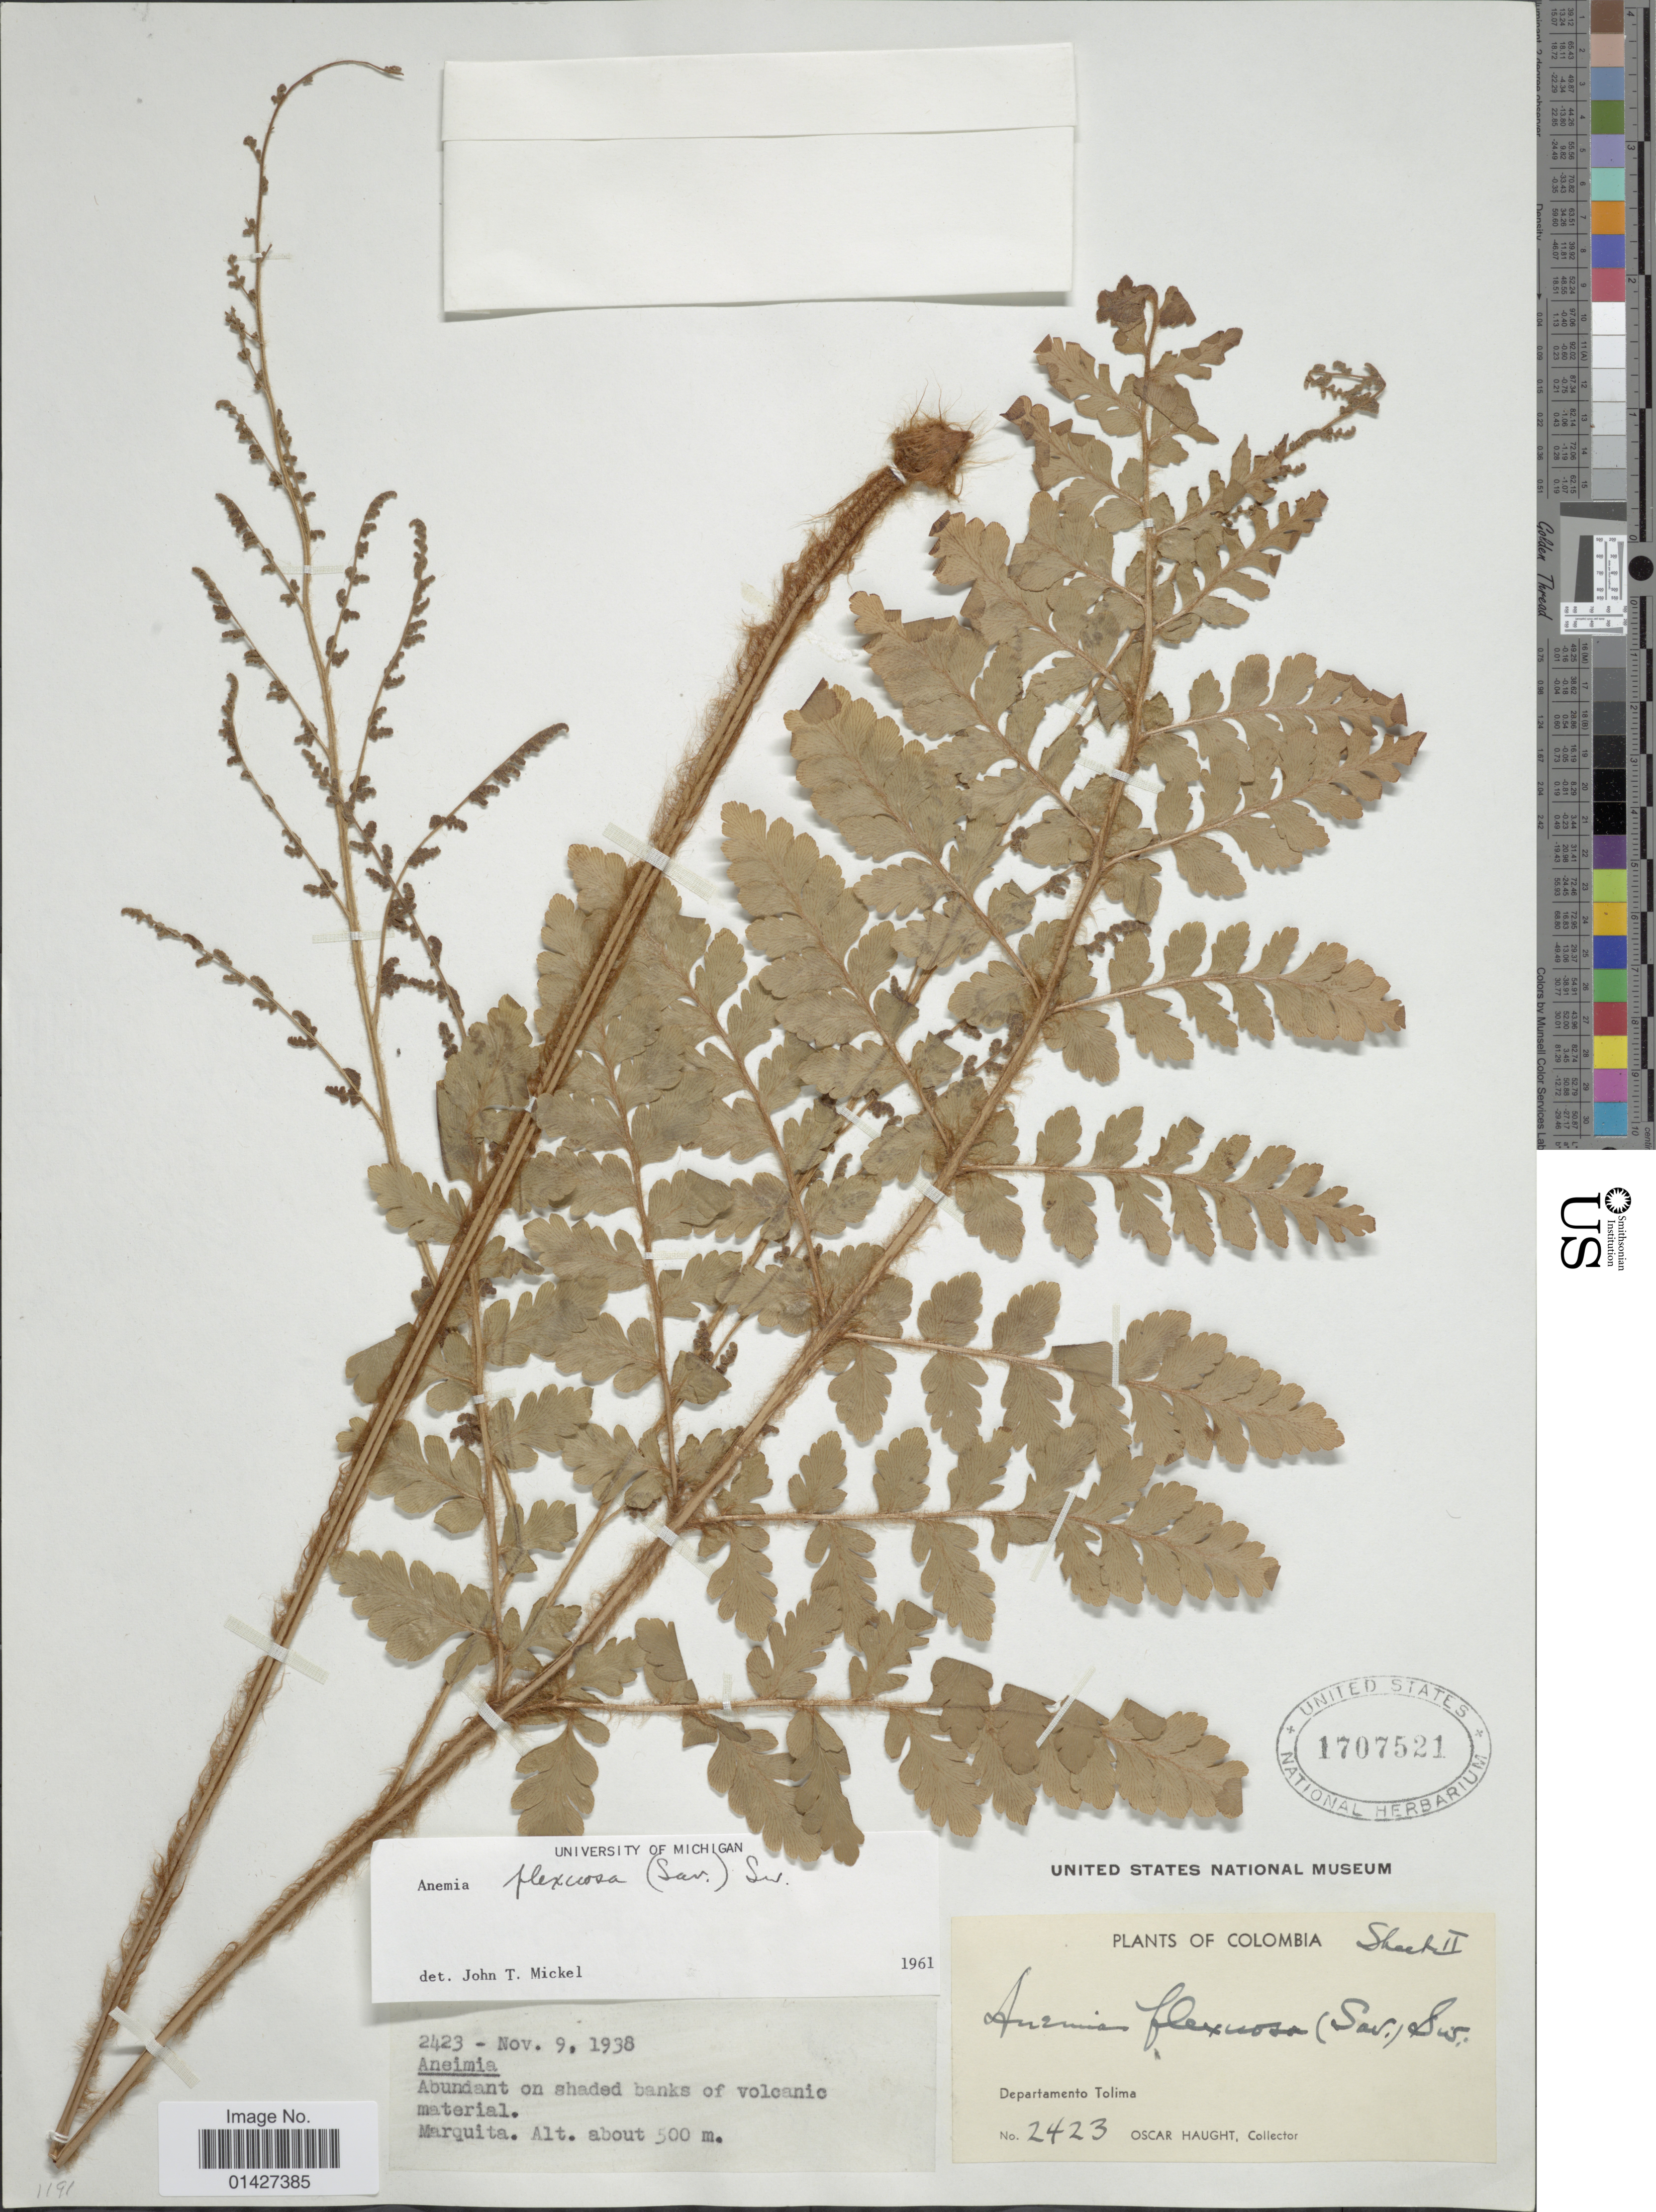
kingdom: Plantae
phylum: Tracheophyta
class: Polypodiopsida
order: Schizaeales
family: Anemiaceae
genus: Anemia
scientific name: Anemia flexuosa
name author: (Savigny) Sw.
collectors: O. L. Haught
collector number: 2423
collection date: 1938-11-09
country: Colombia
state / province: Tolima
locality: Departamento Tolima, Marquita.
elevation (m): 500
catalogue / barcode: US 1707521